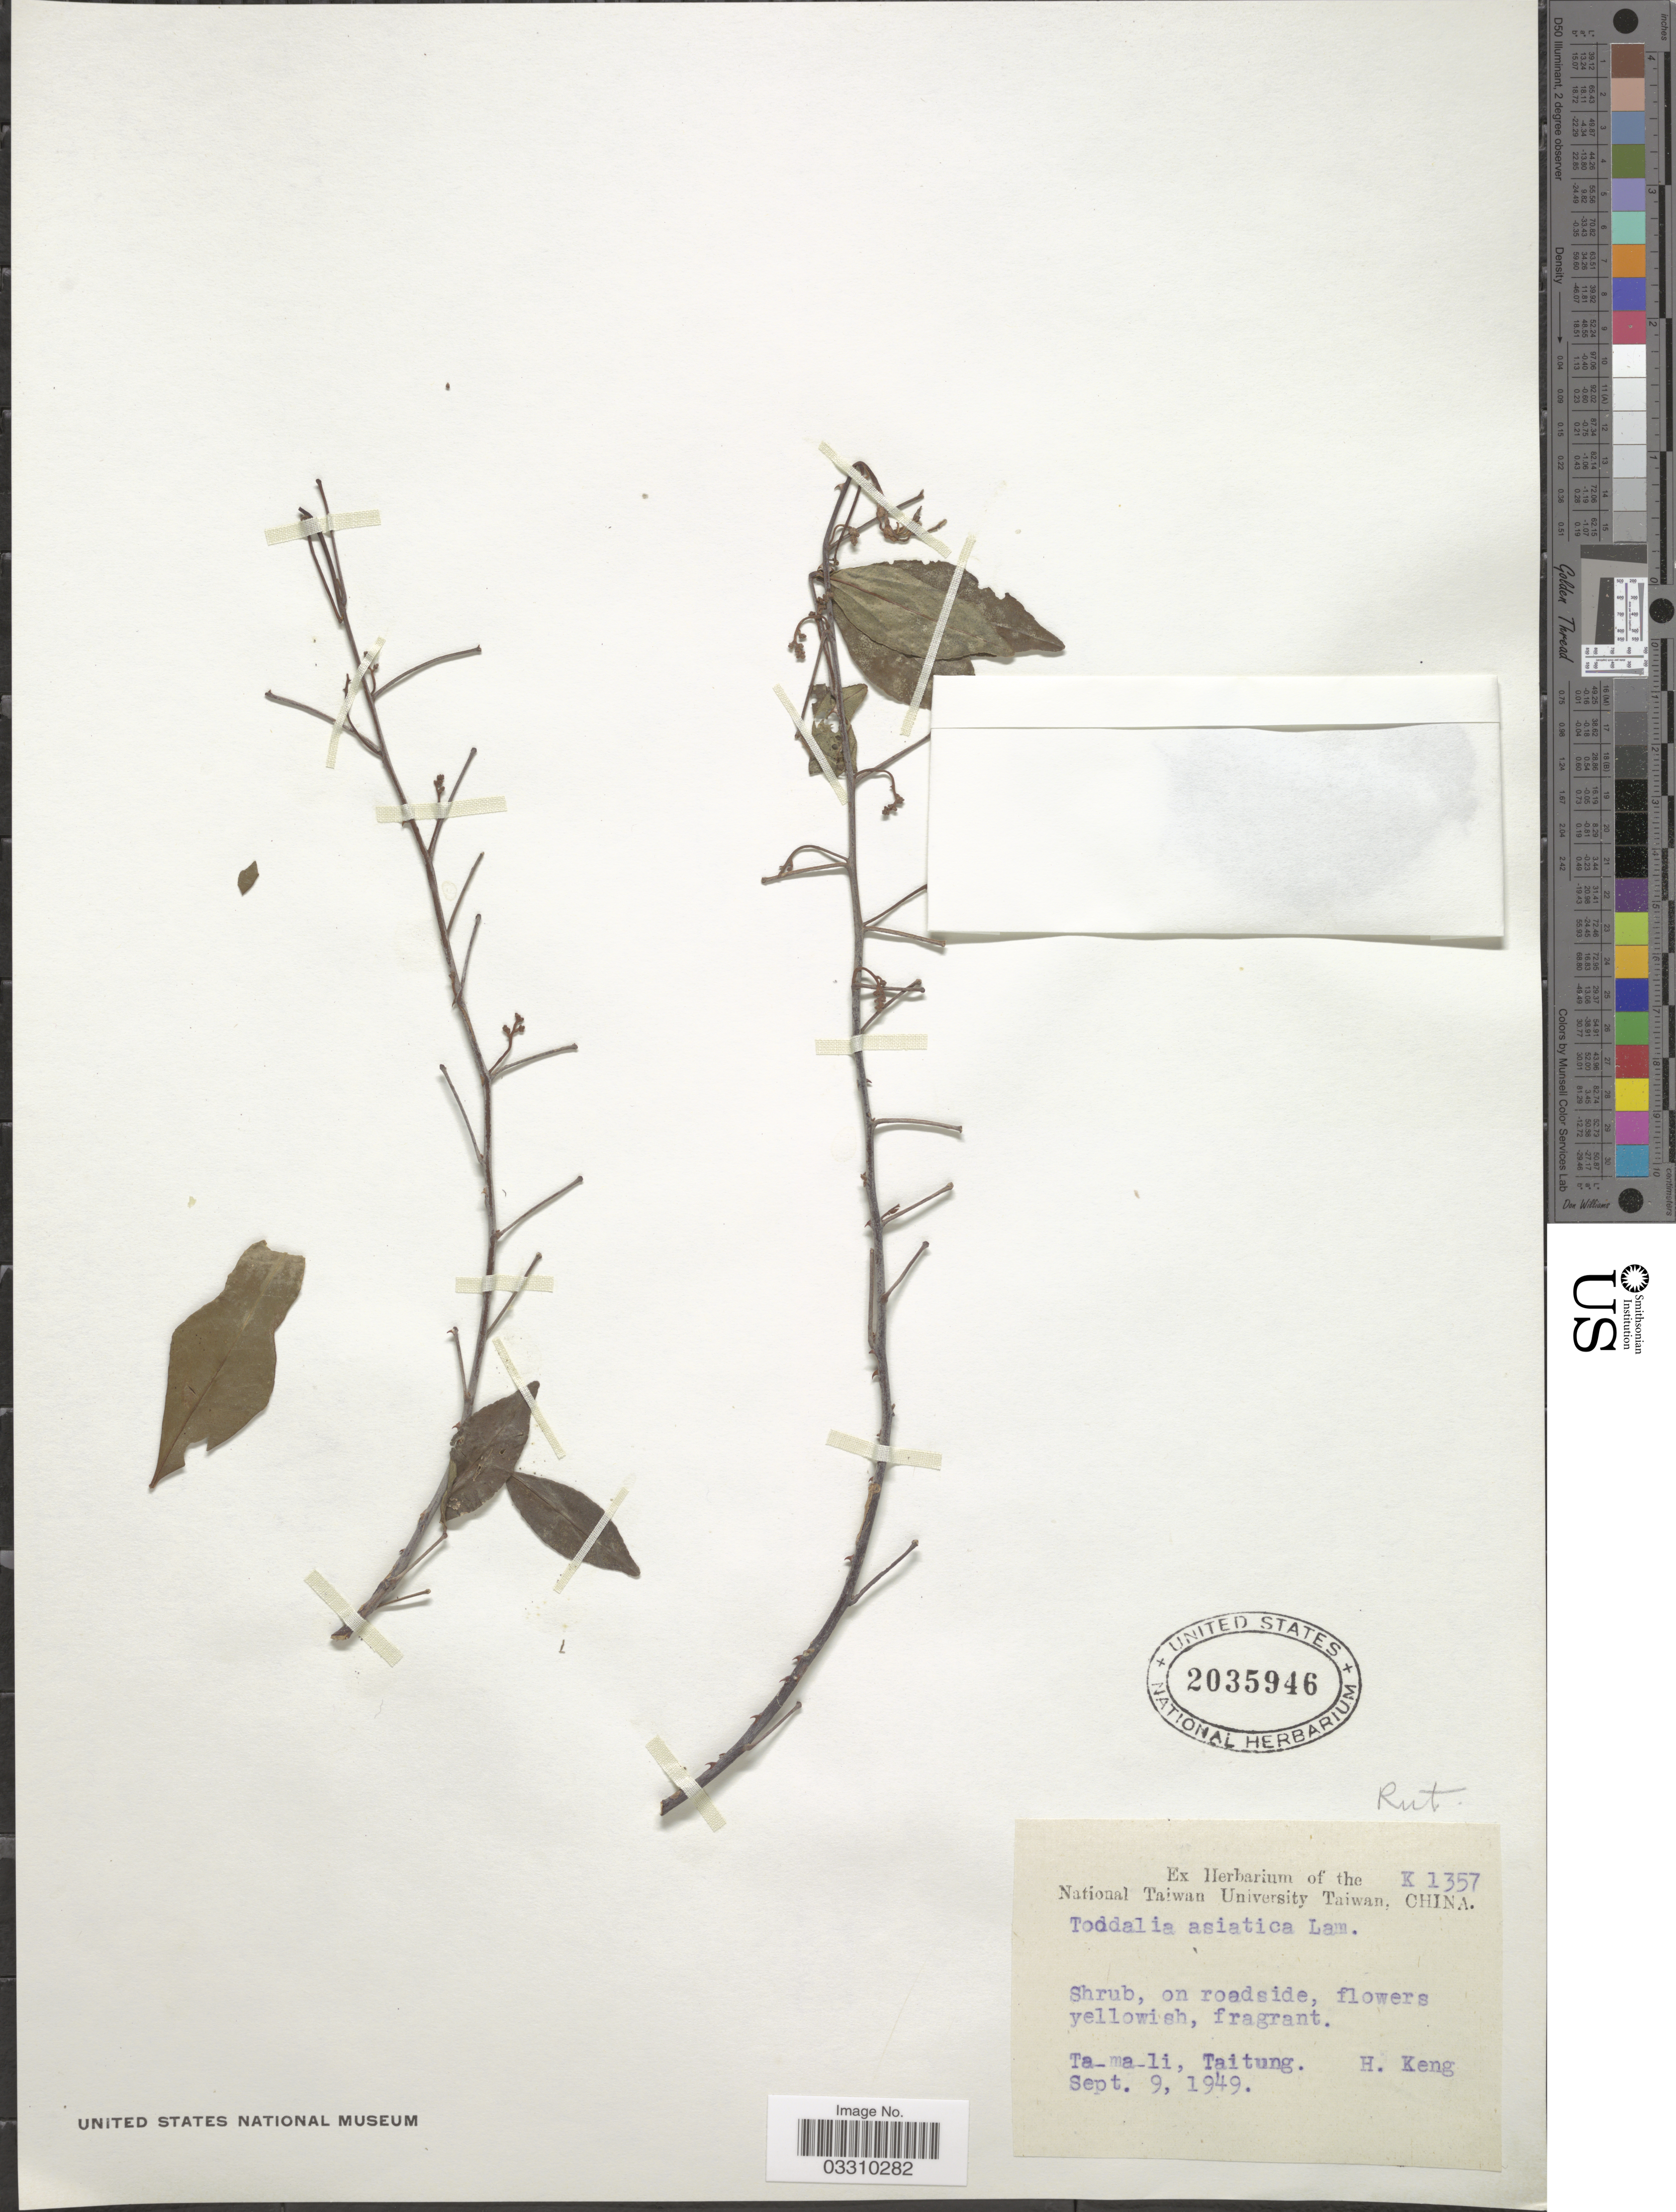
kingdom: Plantae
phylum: Tracheophyta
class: Magnoliopsida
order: Sapindales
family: Rutaceae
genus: Zanthoxylum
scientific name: Zanthoxylum asiaticum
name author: (L.) Appelhans et al.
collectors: H. Keng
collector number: K1357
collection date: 1949-09-09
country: Taiwan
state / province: Taitung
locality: Ta-ma-li.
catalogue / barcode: US 2035946